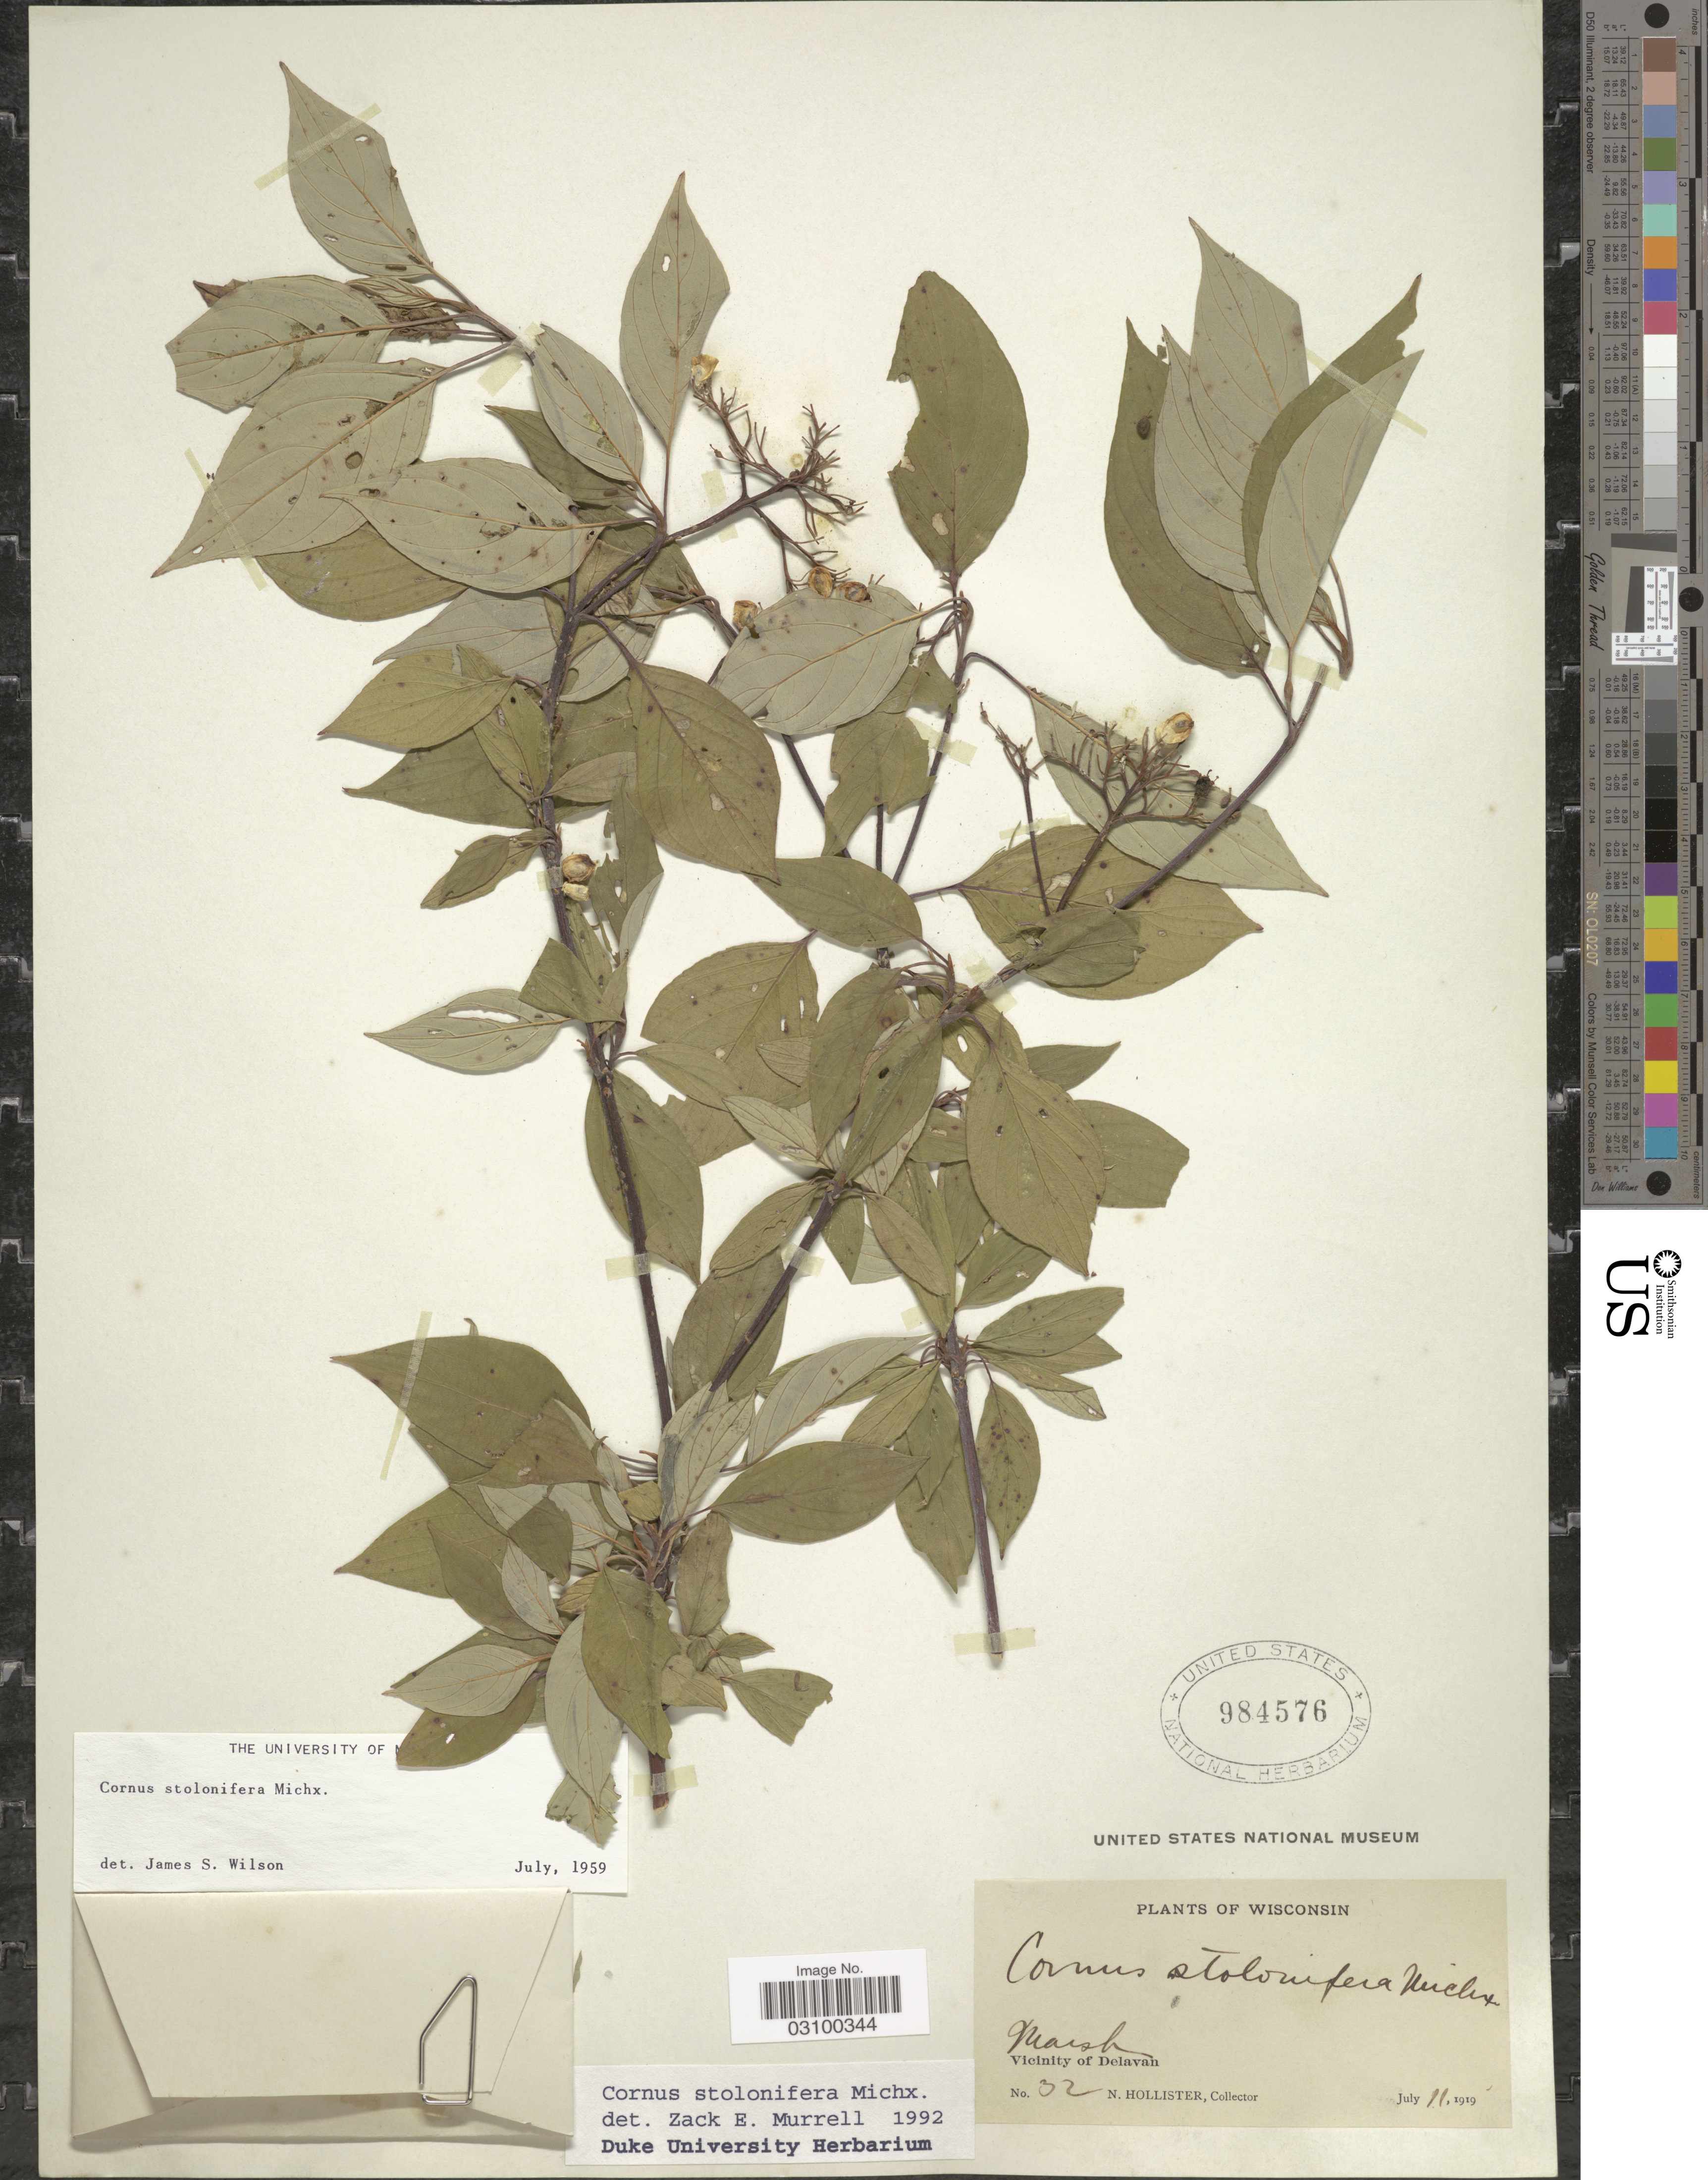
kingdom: Plantae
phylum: Tracheophyta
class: Magnoliopsida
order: Cornales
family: Cornaceae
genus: Cornus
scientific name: Cornus sericea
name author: L.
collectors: N. Hollister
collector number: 32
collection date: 1919-07-11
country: United States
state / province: Wisconsin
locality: Vicinity of Delavah.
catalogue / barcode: US 984576